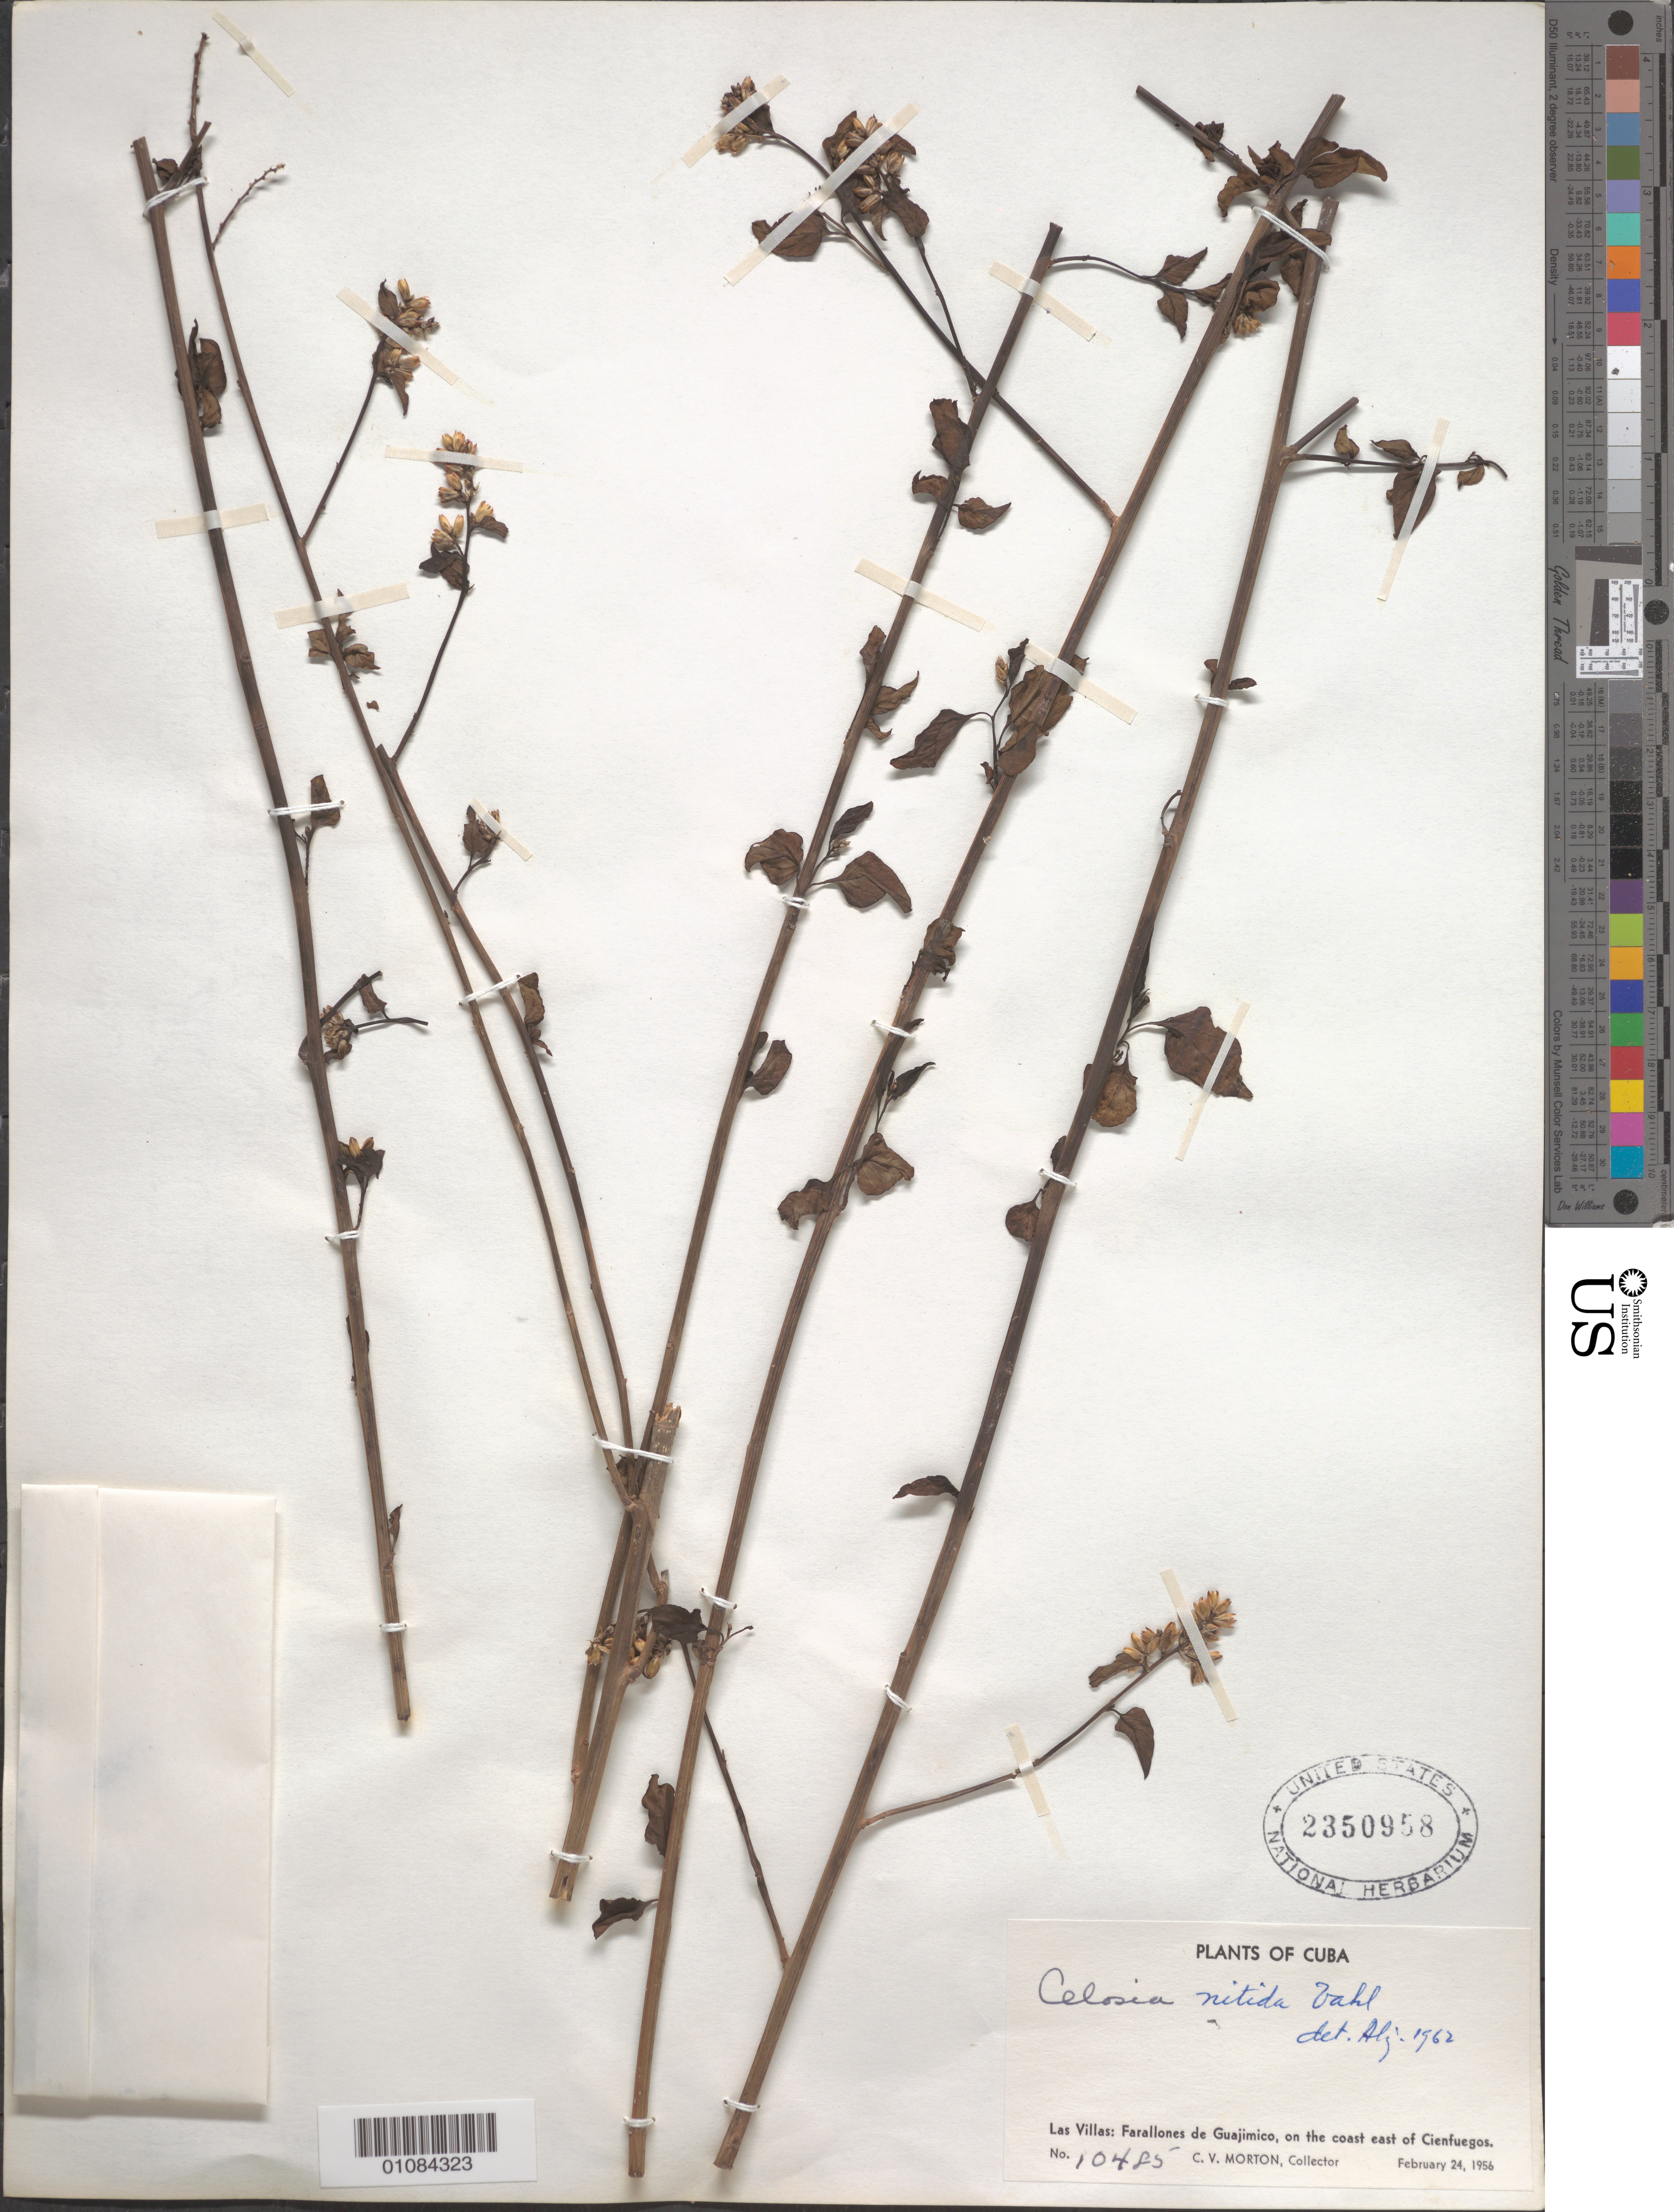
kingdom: Plantae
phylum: Tracheophyta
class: Magnoliopsida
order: Caryophyllales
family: Amaranthaceae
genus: Celosia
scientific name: Celosia nitida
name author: Vahl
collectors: C. V. Morton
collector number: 10485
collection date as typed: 24 Feb 1956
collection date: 1956-02-24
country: Cuba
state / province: Las Villas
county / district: Cienfuegos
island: Cuba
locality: Las Villas: Farallones de Guajimico On coast E Cienfuegos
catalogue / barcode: US 2350958